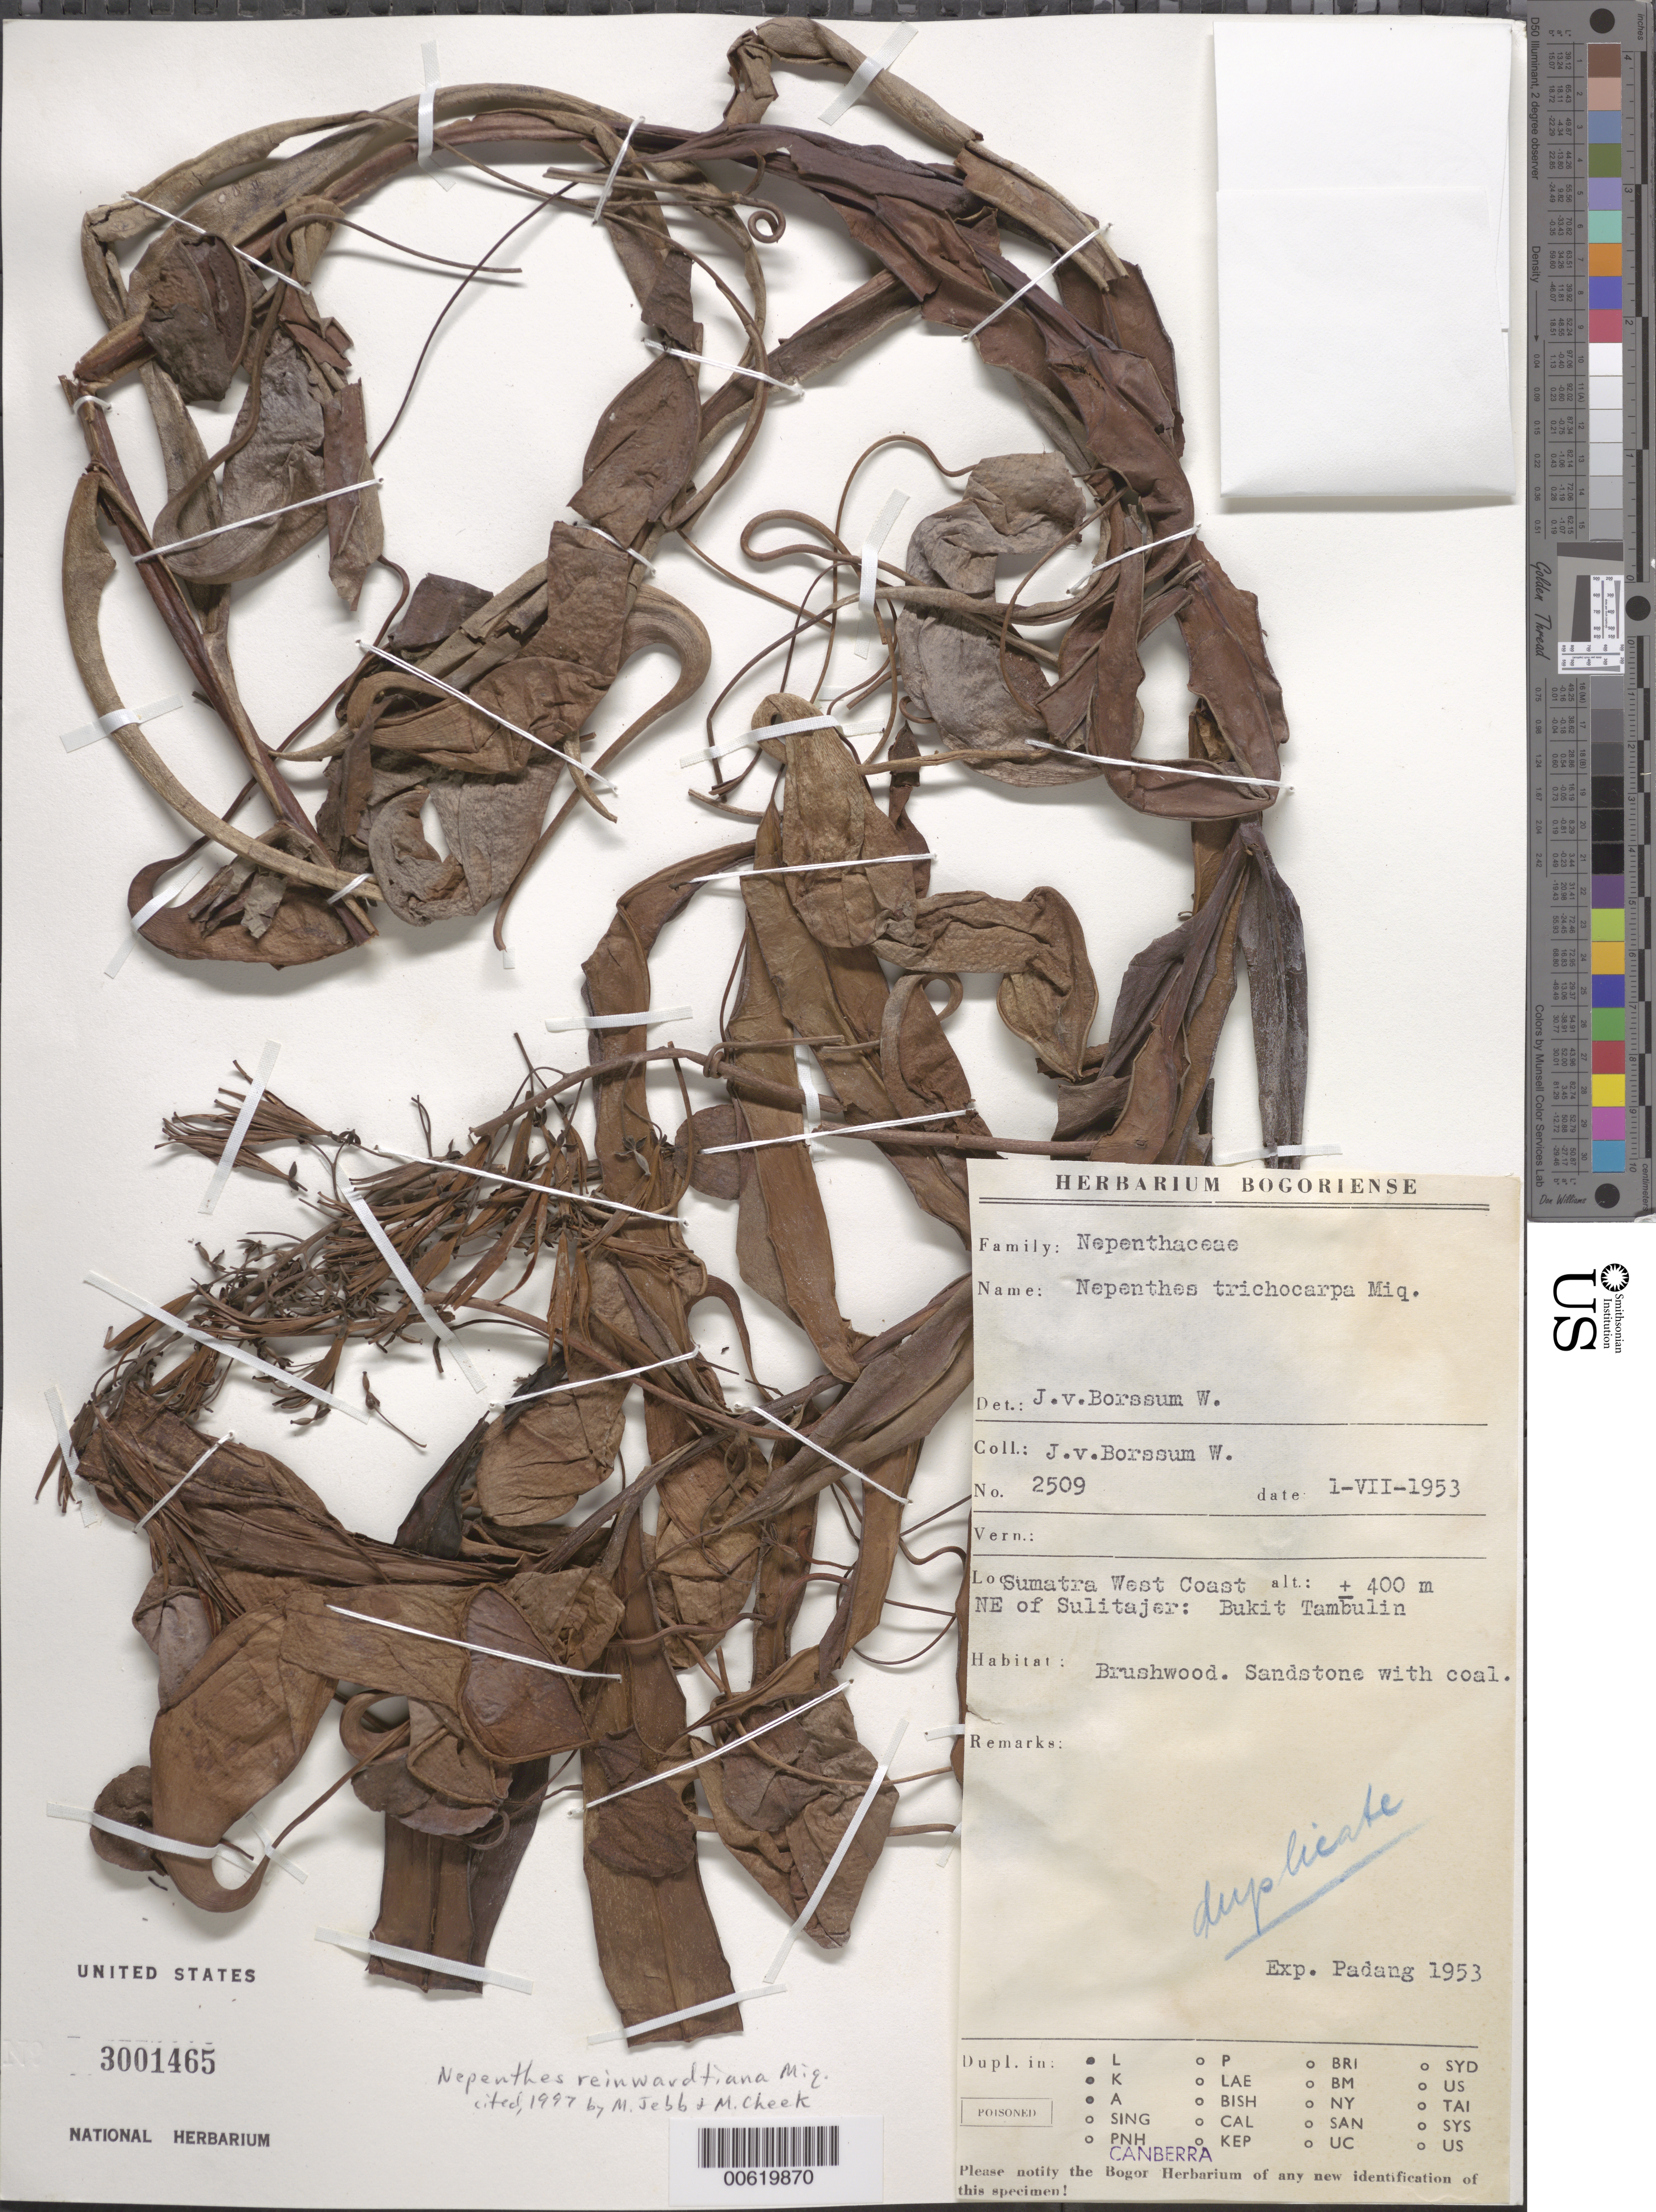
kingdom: Plantae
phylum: Tracheophyta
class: Magnoliopsida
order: Caryophyllales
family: Nepenthaceae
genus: Nepenthes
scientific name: Nepenthes reinwardtiana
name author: Miq.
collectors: J. Borssum Waalkes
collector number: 2509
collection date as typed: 01 Jul 1953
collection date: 1953-07-01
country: Malaysia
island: Borneo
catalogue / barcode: US 3001465